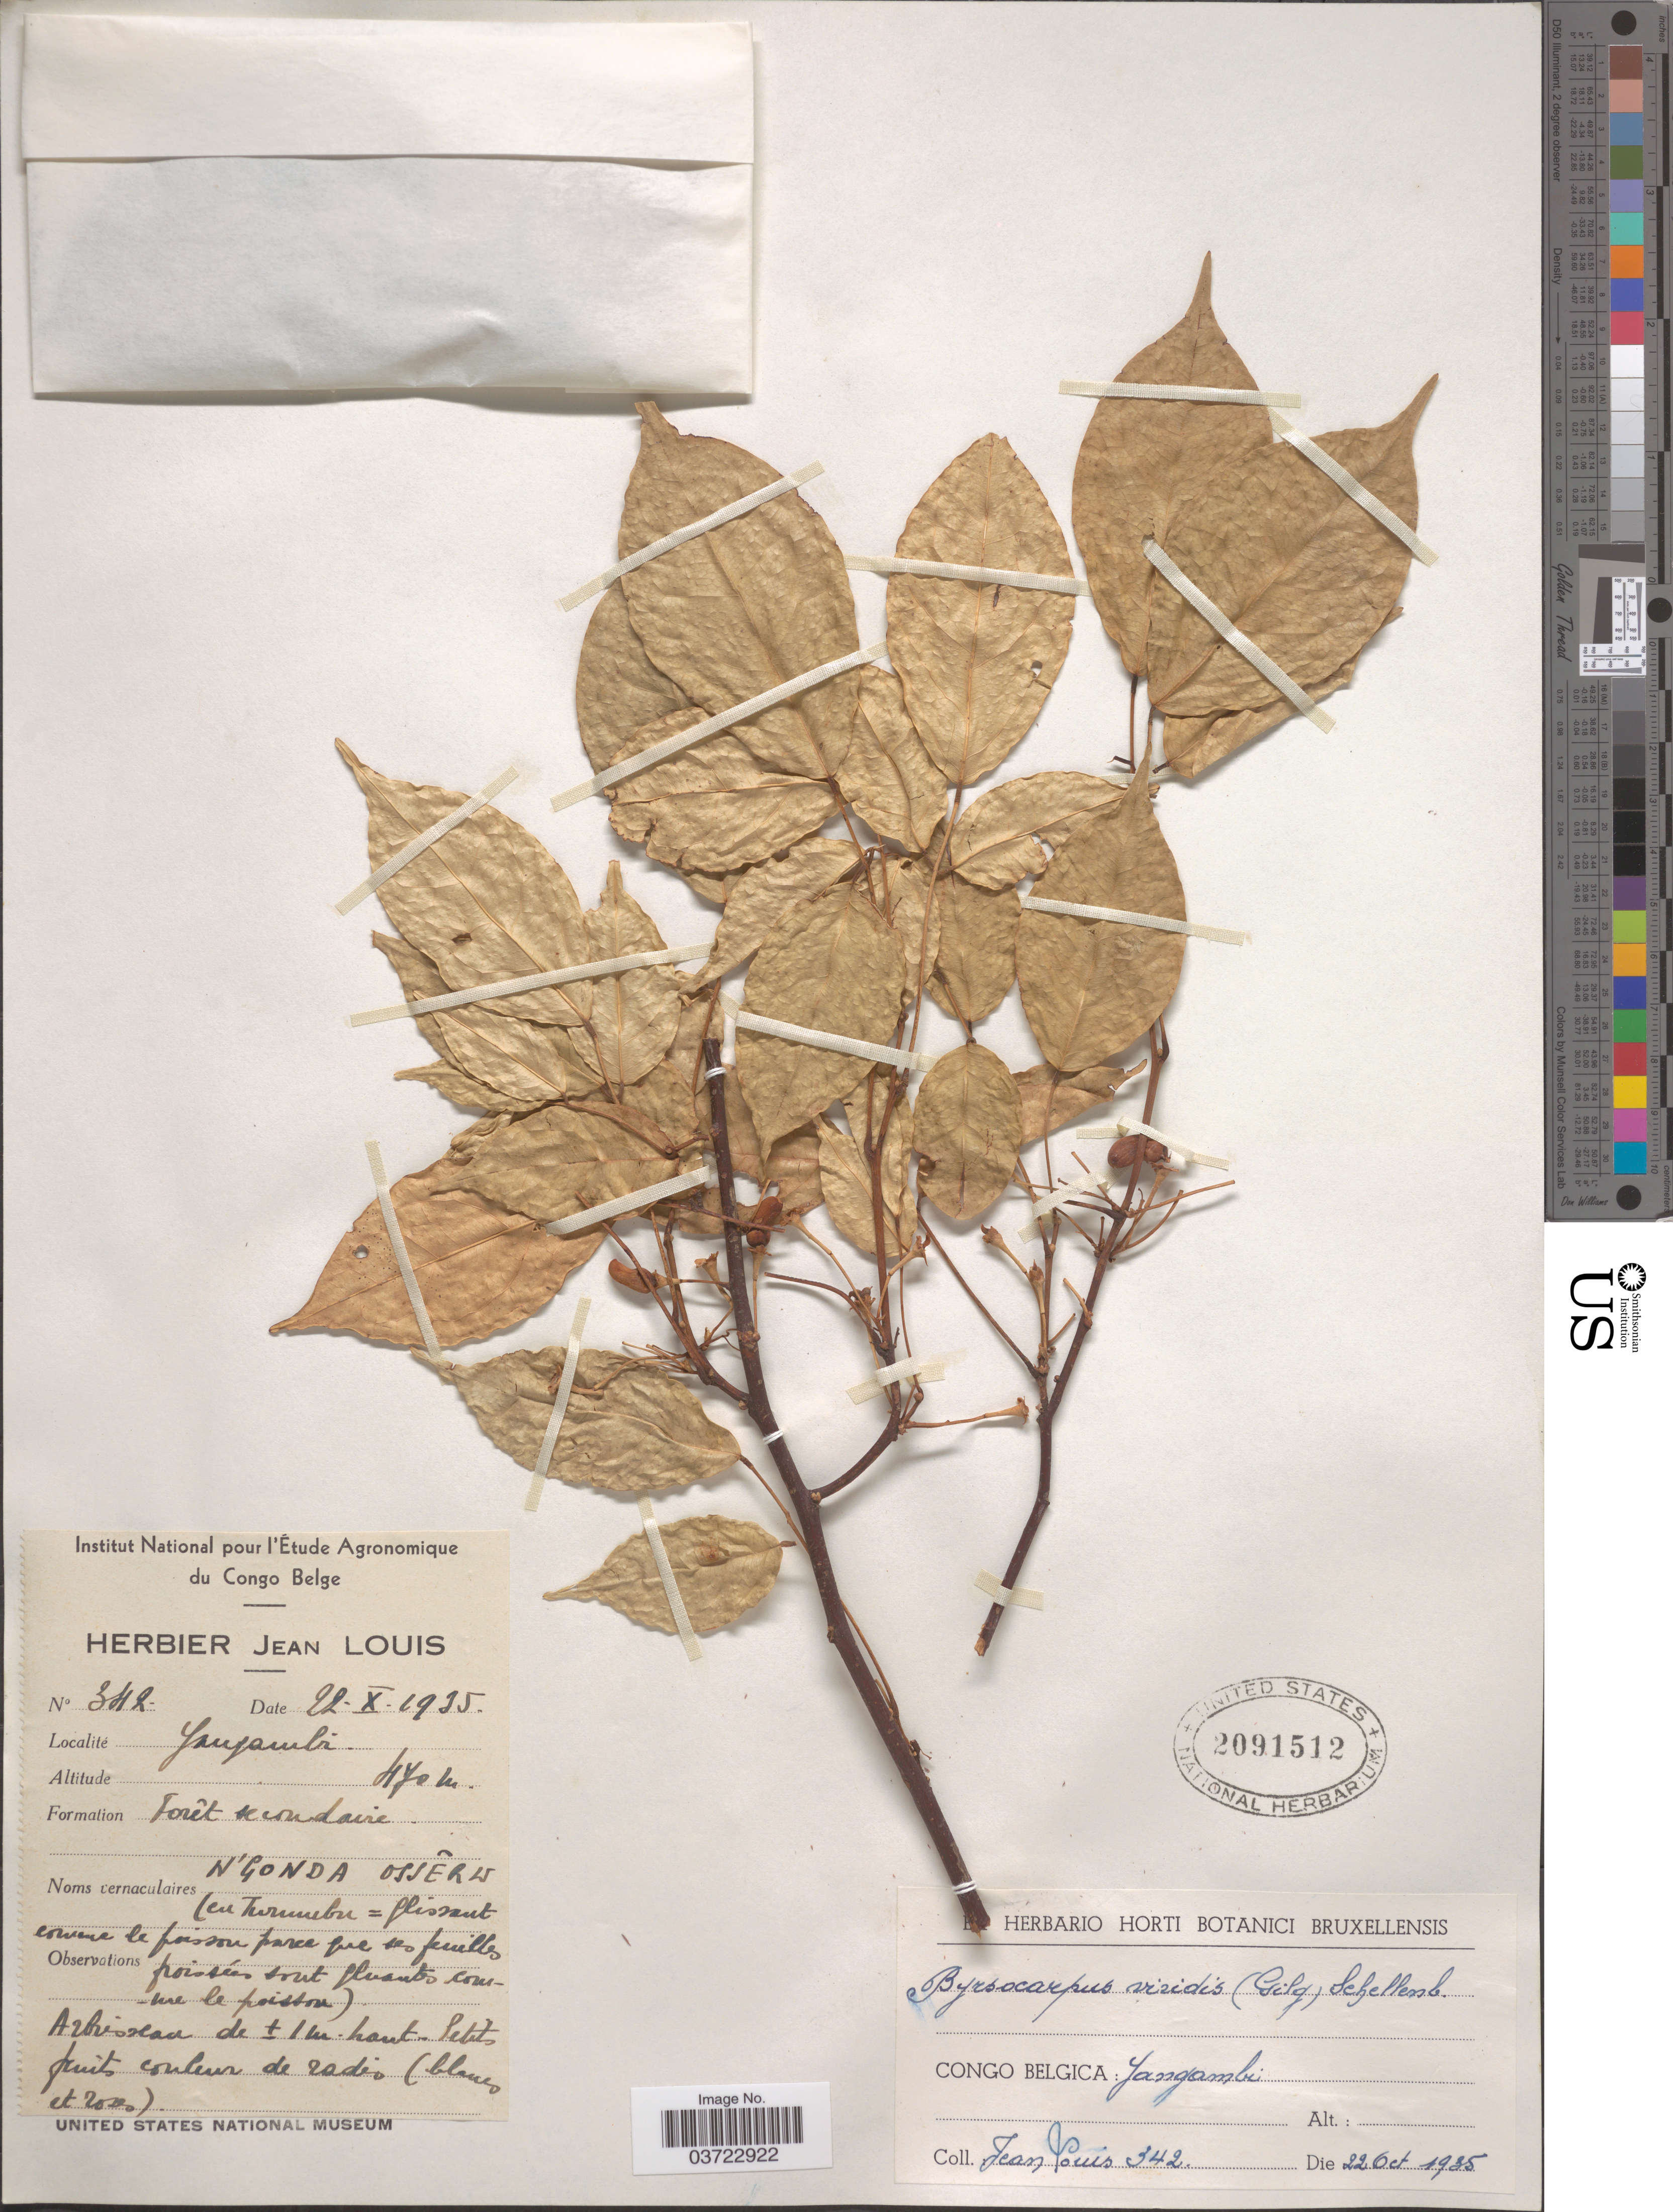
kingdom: Plantae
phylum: Tracheophyta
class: Magnoliopsida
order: Oxalidales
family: Connaraceae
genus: Rourea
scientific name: Rourea coccinea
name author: (Schumach. & Thonn.) Benth.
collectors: J. Louis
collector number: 342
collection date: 1935-10-22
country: Congo, Democratic Republic of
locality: Congo Belgica: Yangambi.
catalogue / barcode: US 2091512